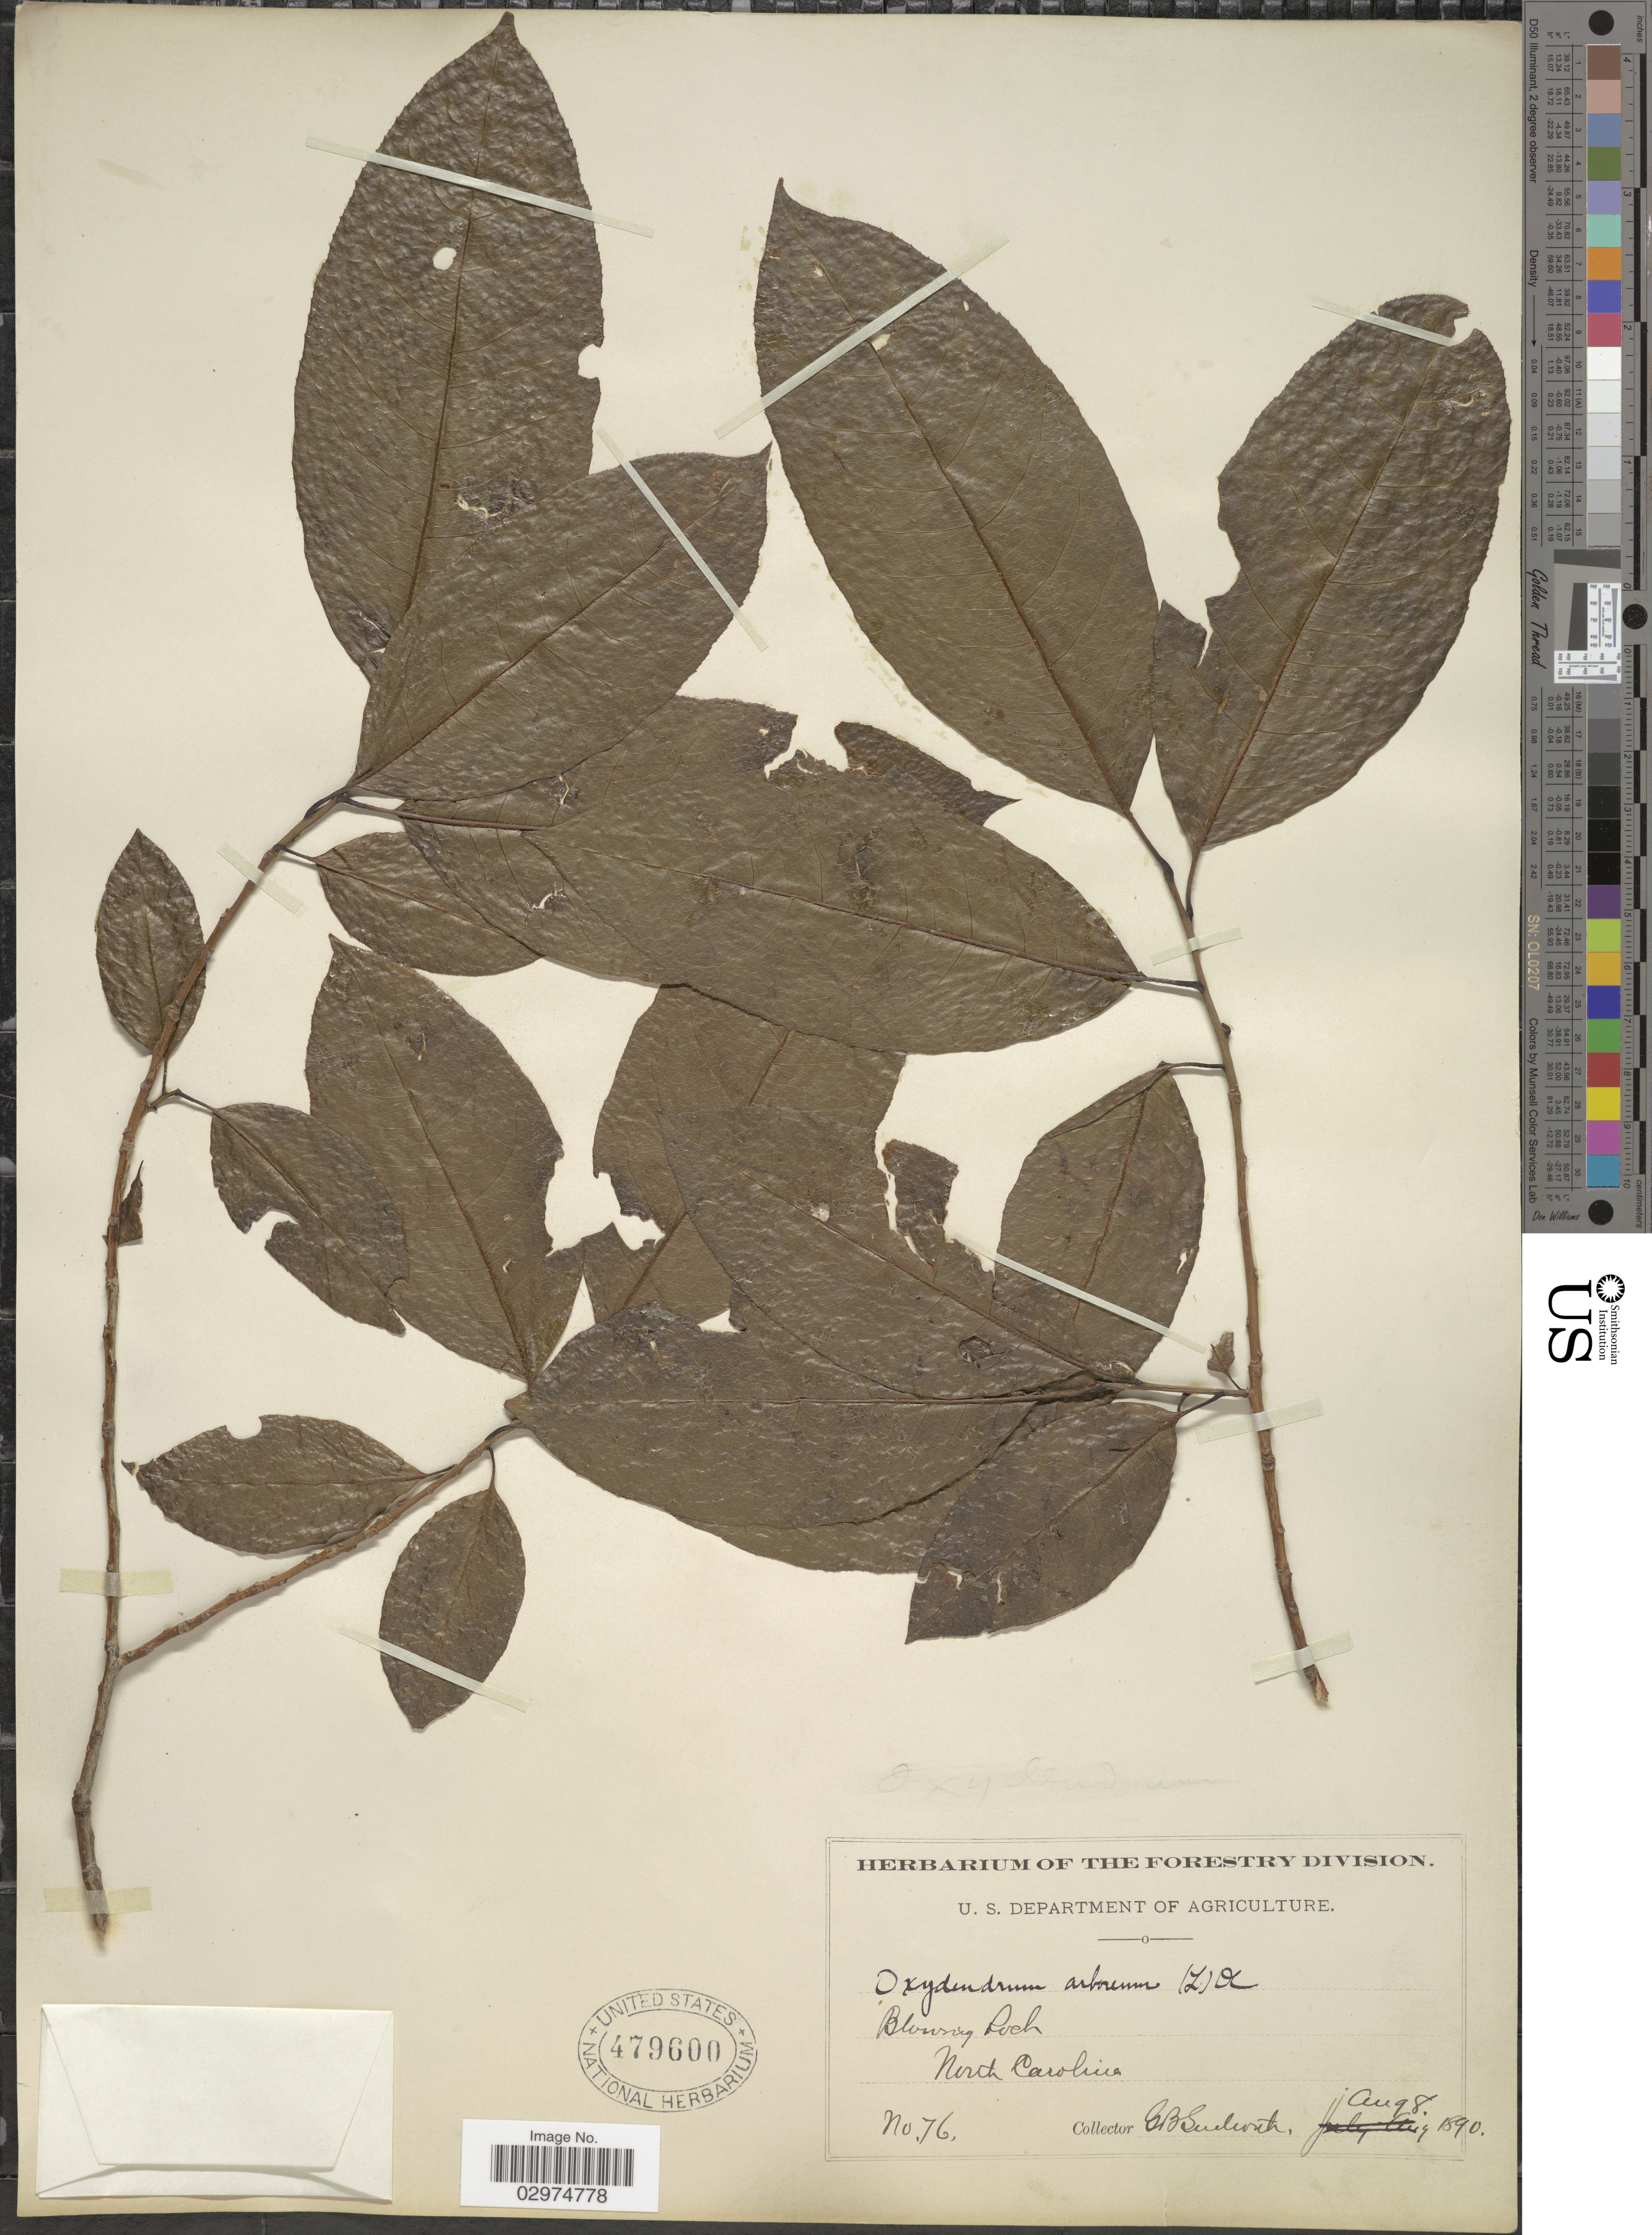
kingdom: Plantae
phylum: Tracheophyta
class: Magnoliopsida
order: Ericales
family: Ericaceae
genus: Oxydendrum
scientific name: Oxydendrum arboreum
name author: (L.) DC.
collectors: G. B. Sudworth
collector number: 76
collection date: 1890-08-08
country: United States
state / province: North Carolina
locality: Blowing Rock.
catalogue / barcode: US 479600